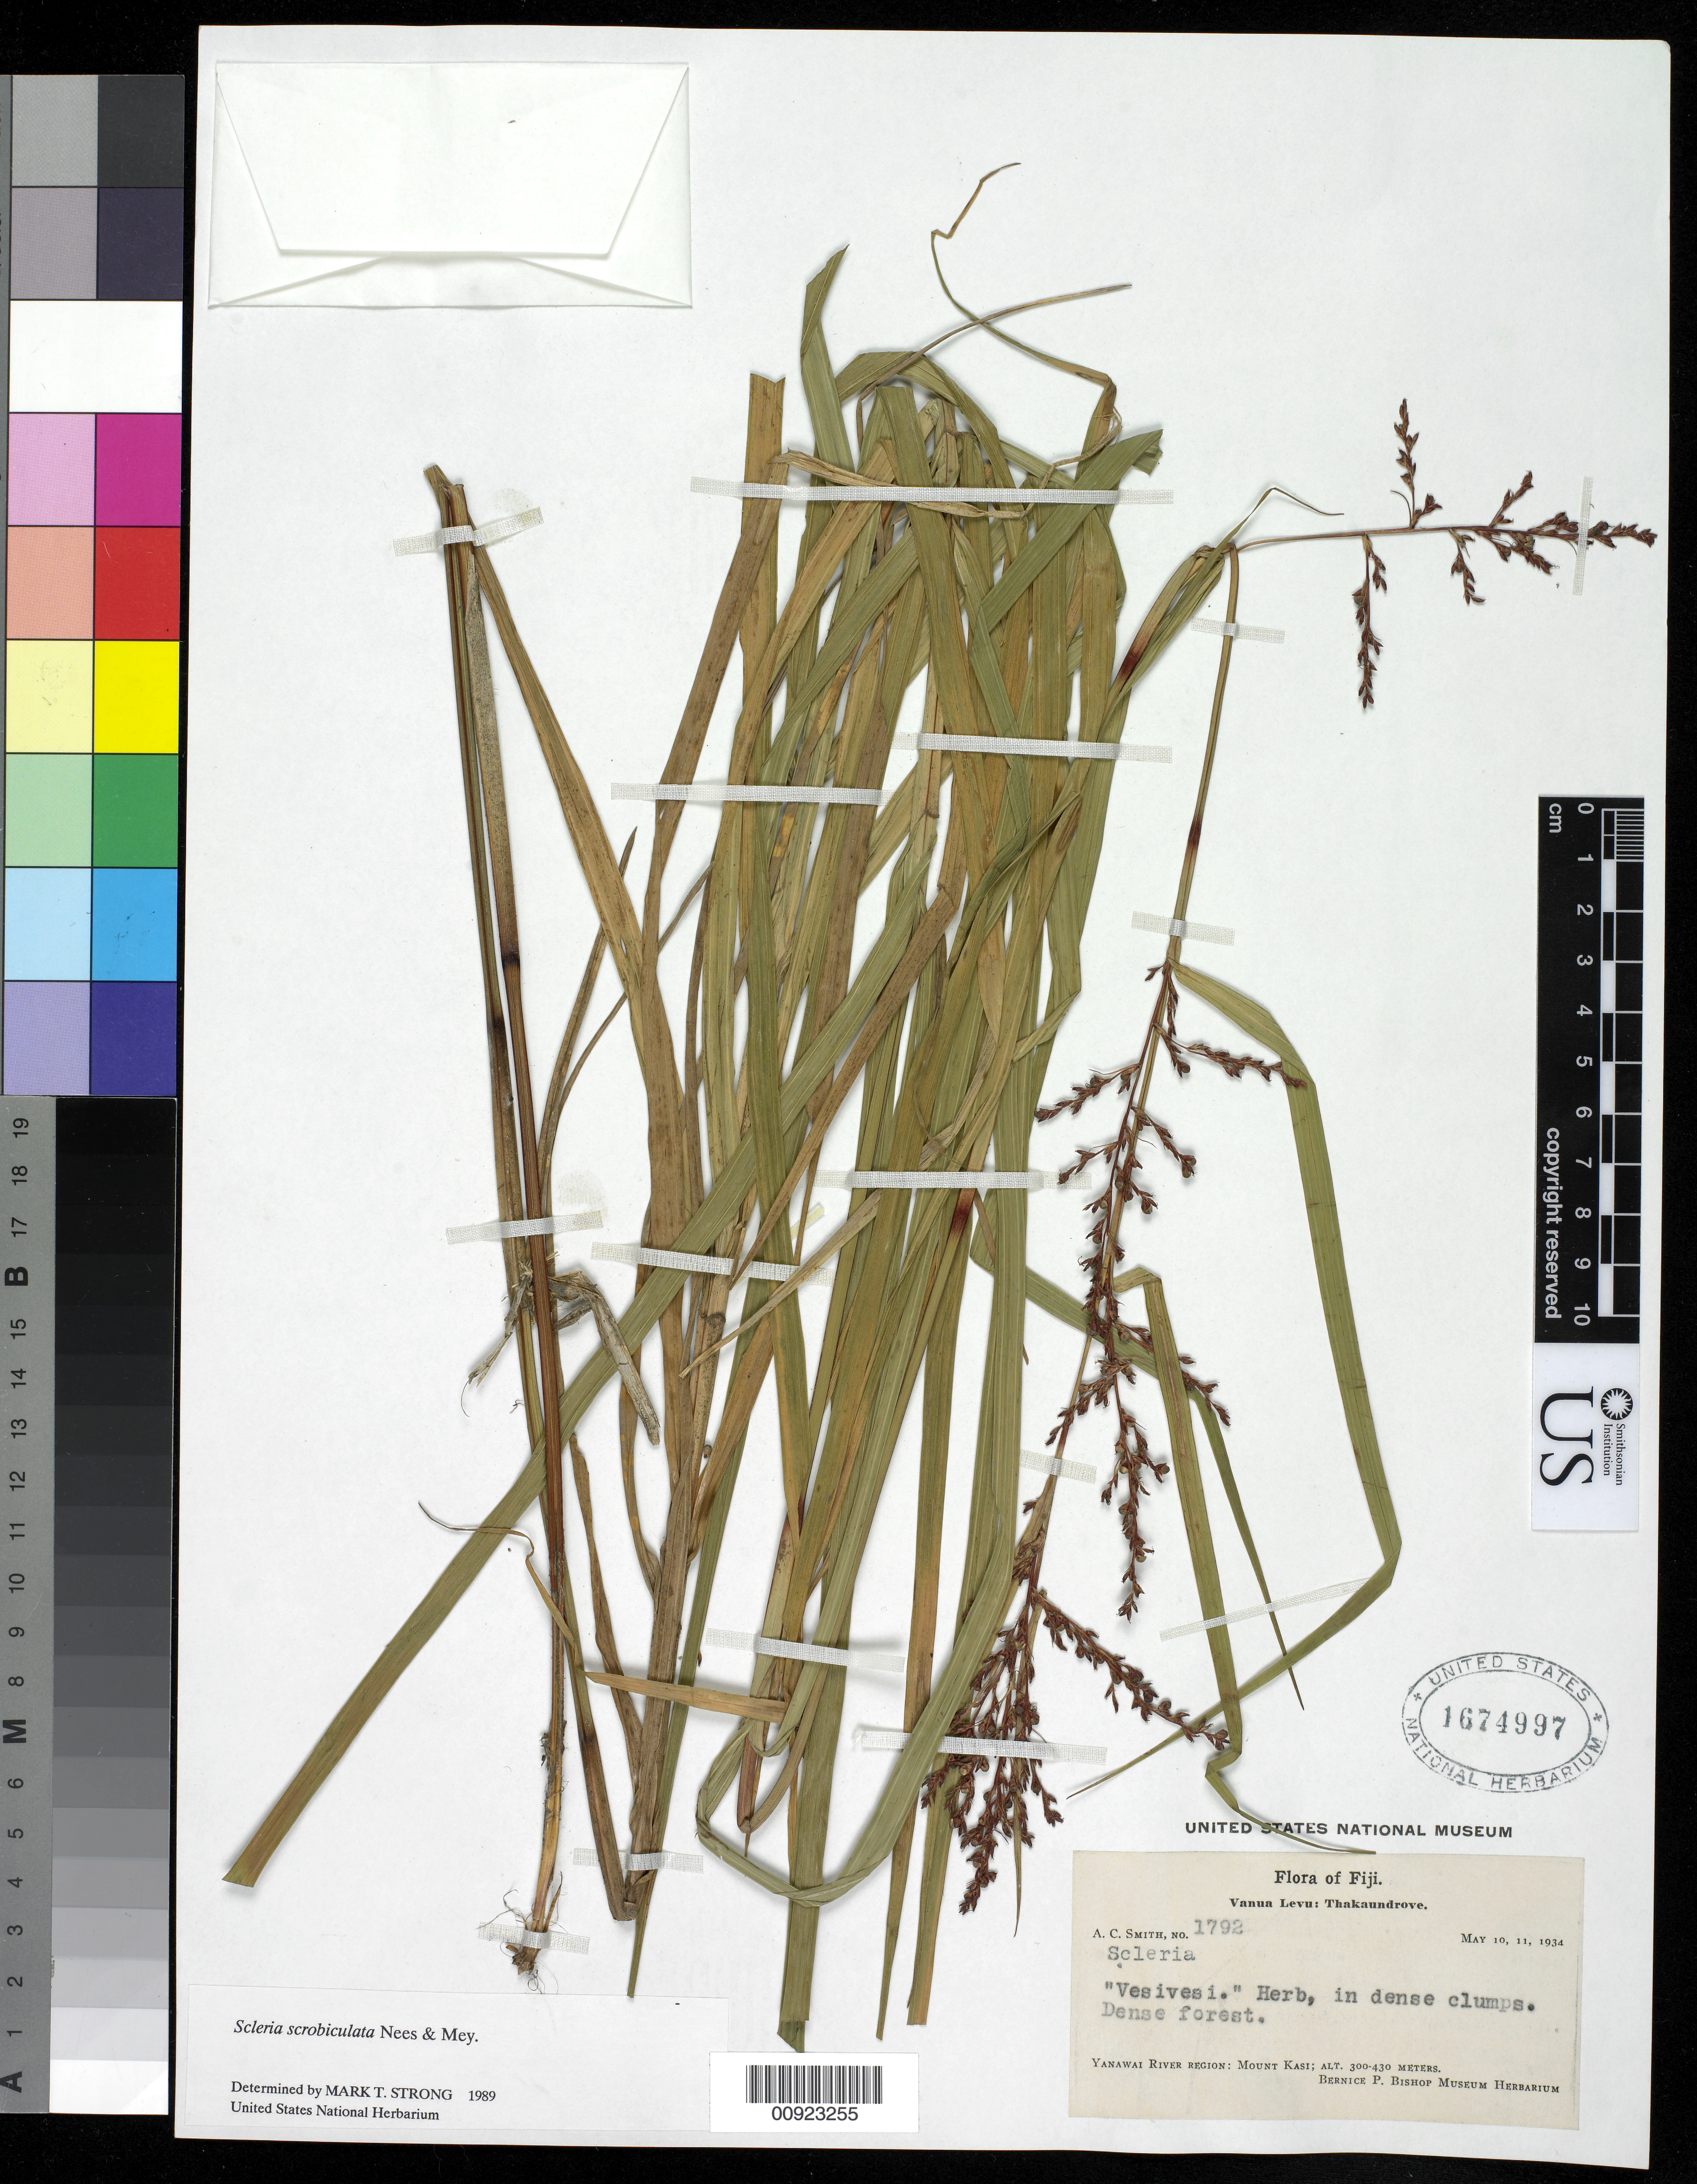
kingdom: Plantae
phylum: Tracheophyta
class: Liliopsida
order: Poales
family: Cyperaceae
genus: Scleria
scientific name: Scleria scrobiculata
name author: Nees & Meyen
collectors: C. A. Smith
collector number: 1792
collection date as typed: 10 May 1934 to 11 May 1934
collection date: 1934-05-10/1934-05-11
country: Fiji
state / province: Vanua Levu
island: Vanua Levu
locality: Yanawai River region, Mount Kasi.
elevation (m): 300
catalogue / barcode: US 1674997